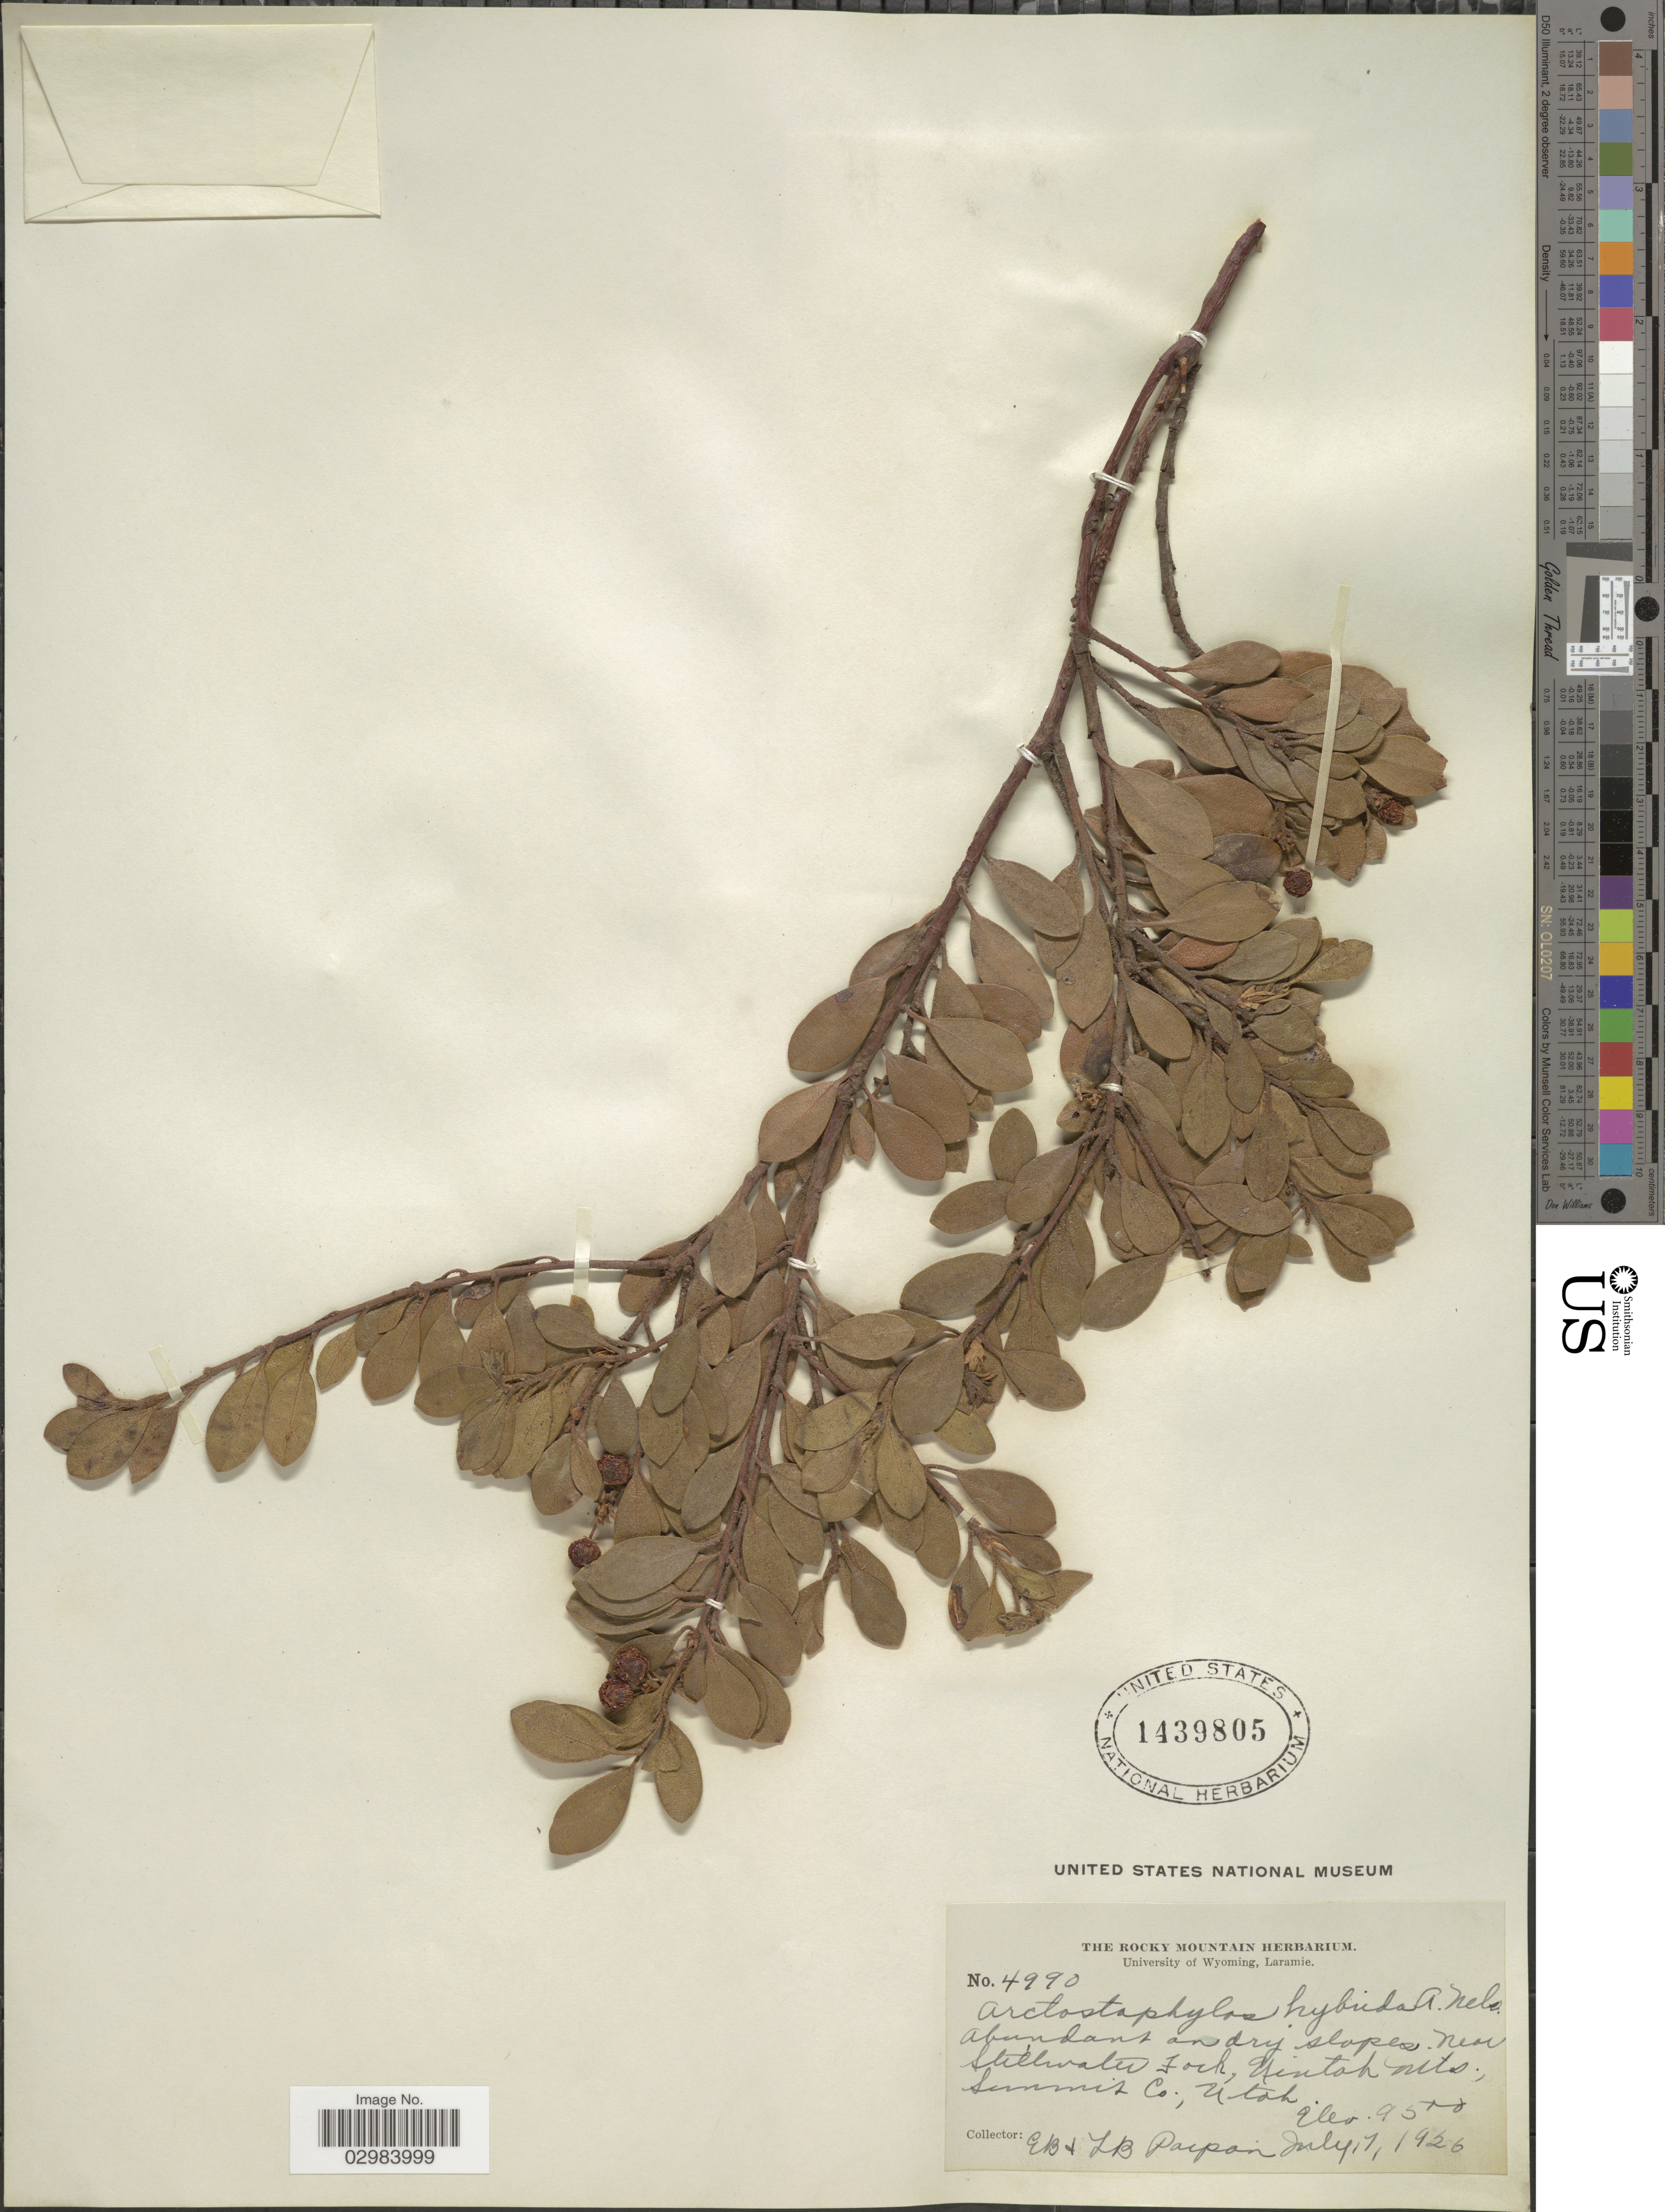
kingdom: Plantae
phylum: Tracheophyta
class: Magnoliopsida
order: Ericales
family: Ericaceae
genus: Arctostaphylos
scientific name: Arctostaphylos hybrida A. Nelson ined.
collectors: E. Paipan & L. Paipan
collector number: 4990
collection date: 1926-07-17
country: United States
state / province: Utah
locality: Near Stillwater Rock, Uintah Mts., Summit Co., Utah.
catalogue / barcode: US 1439805